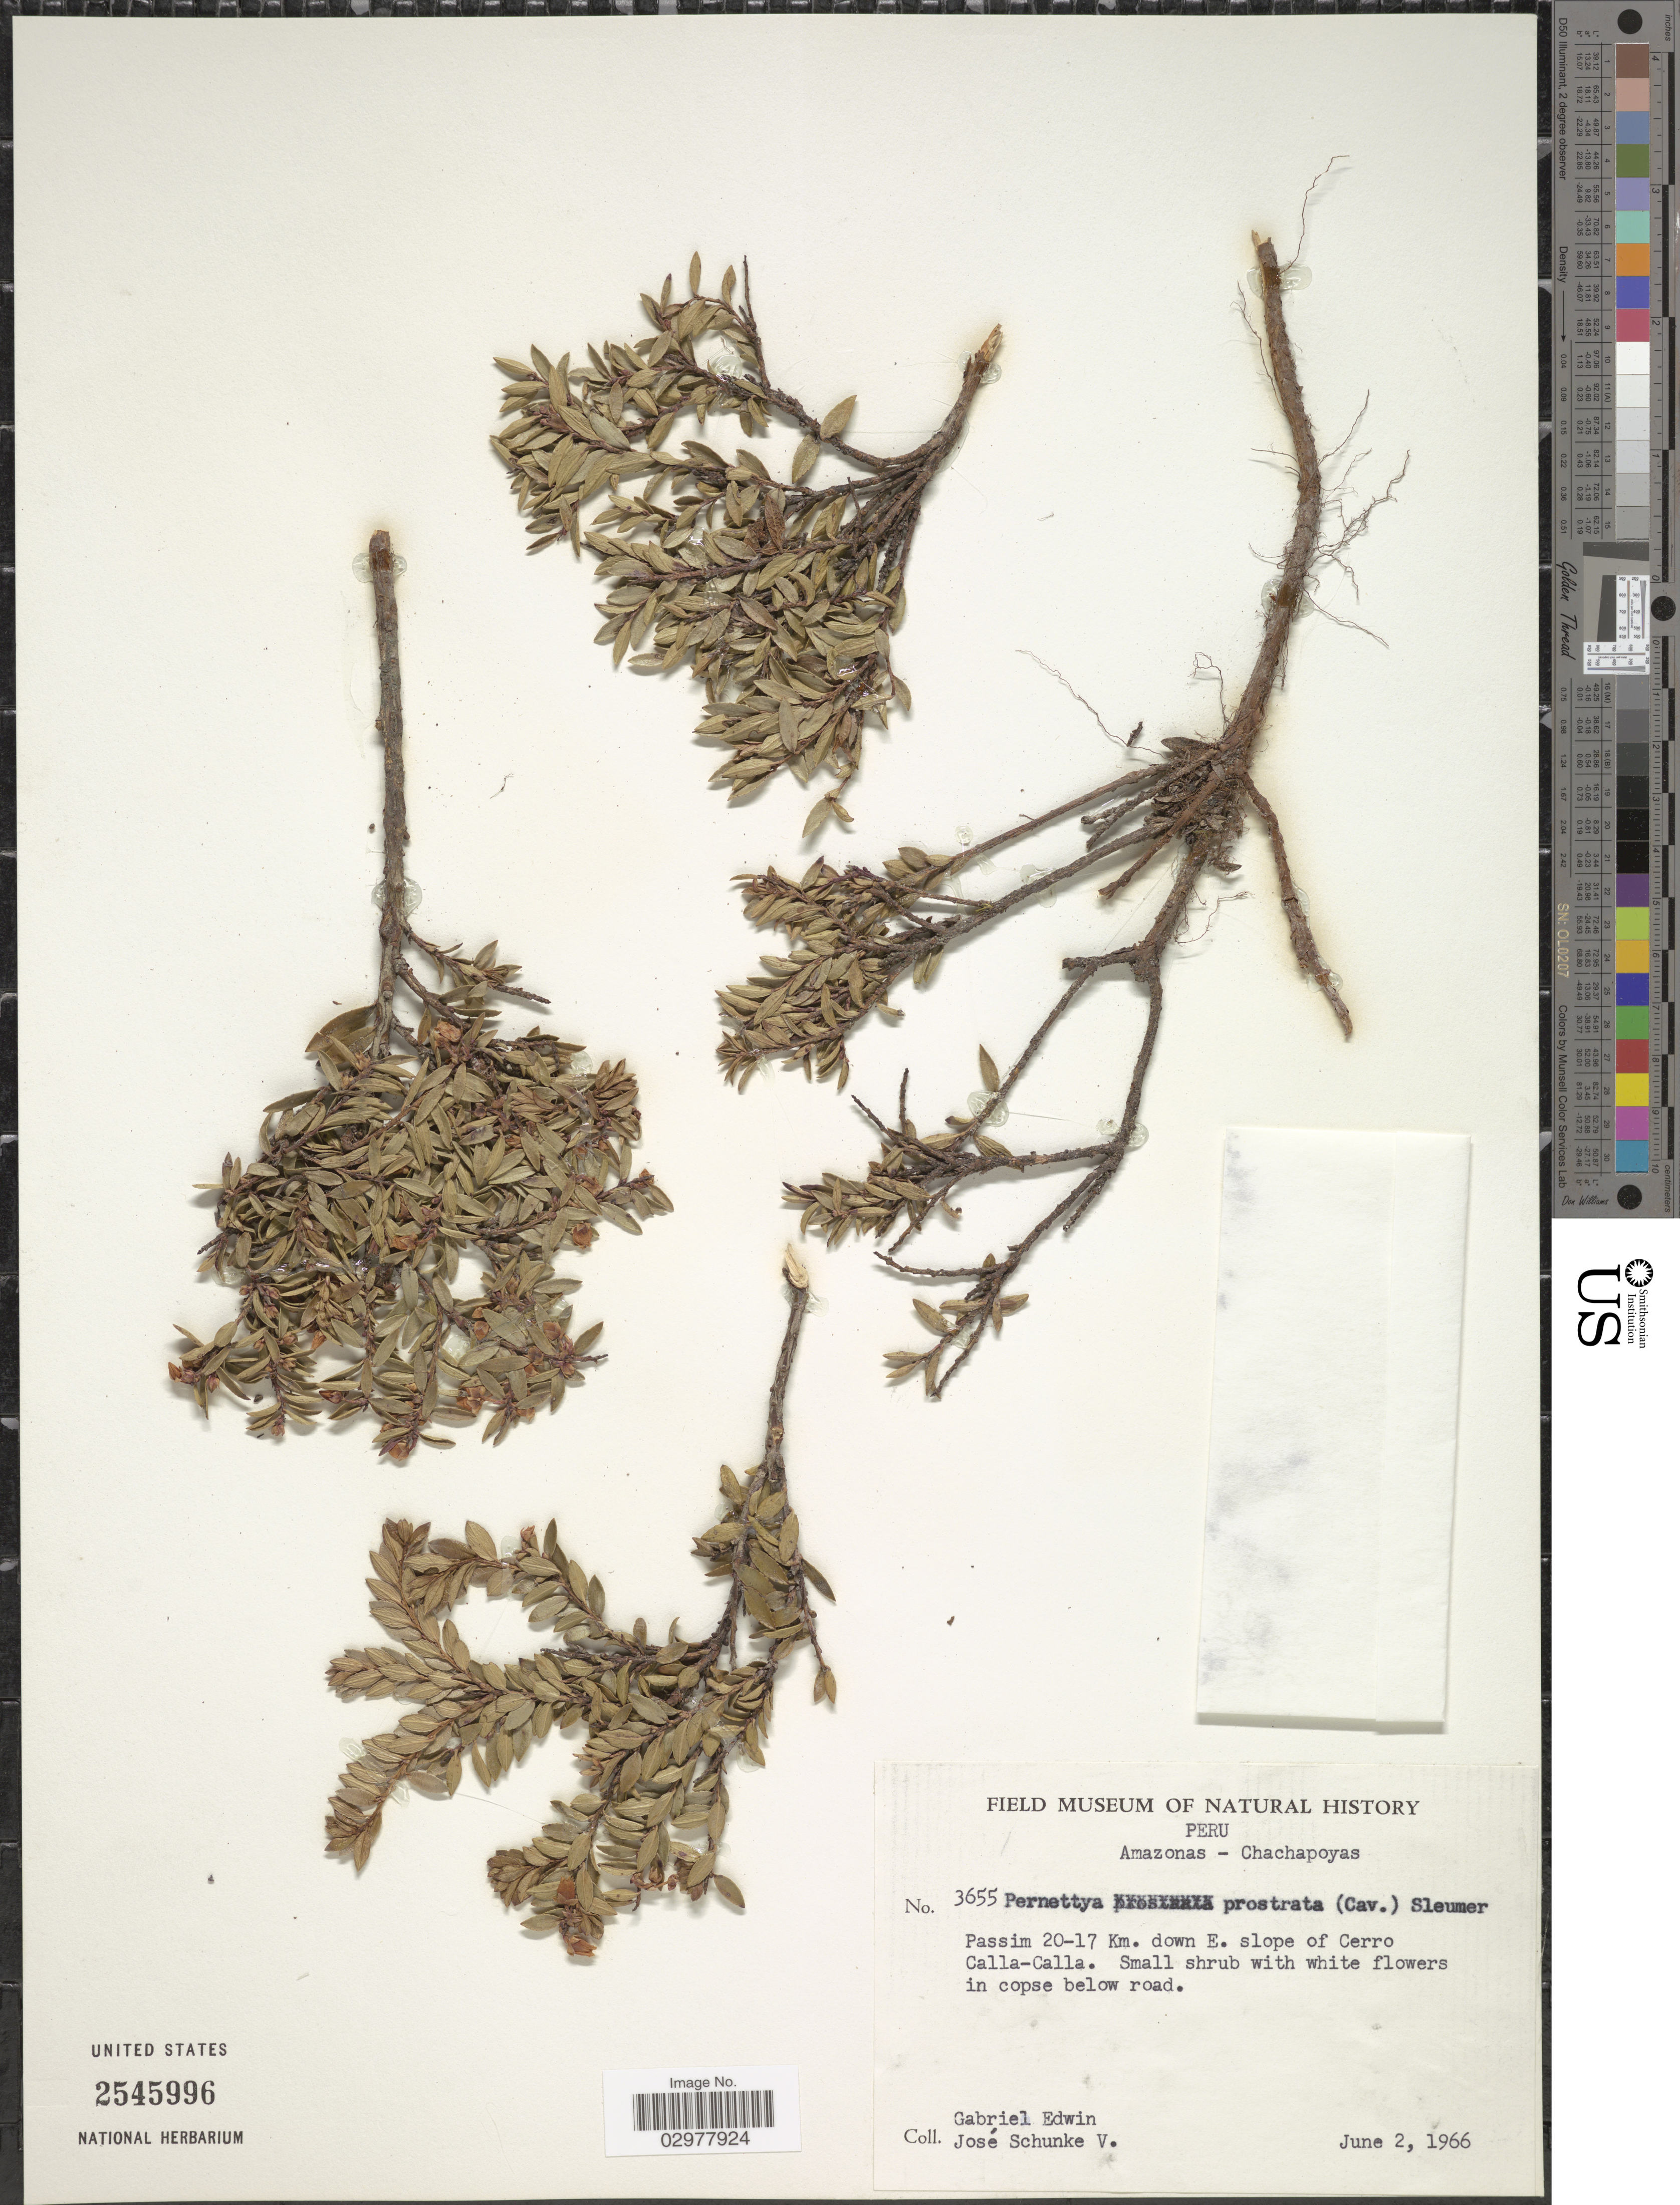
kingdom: Plantae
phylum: Tracheophyta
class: Magnoliopsida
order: Ericales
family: Ericaceae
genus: Pernettya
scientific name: Pernettya prostrata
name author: (Cav.) DC.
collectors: G. Edwin & J. Schunke Vigo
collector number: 3655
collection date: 1966-06-02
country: Peru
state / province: Amazonas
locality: Amazonas - Chachapoyas. Passim 20-17 Km. down E. slope of Cerro Calla-Calla.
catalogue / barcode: US 2545996